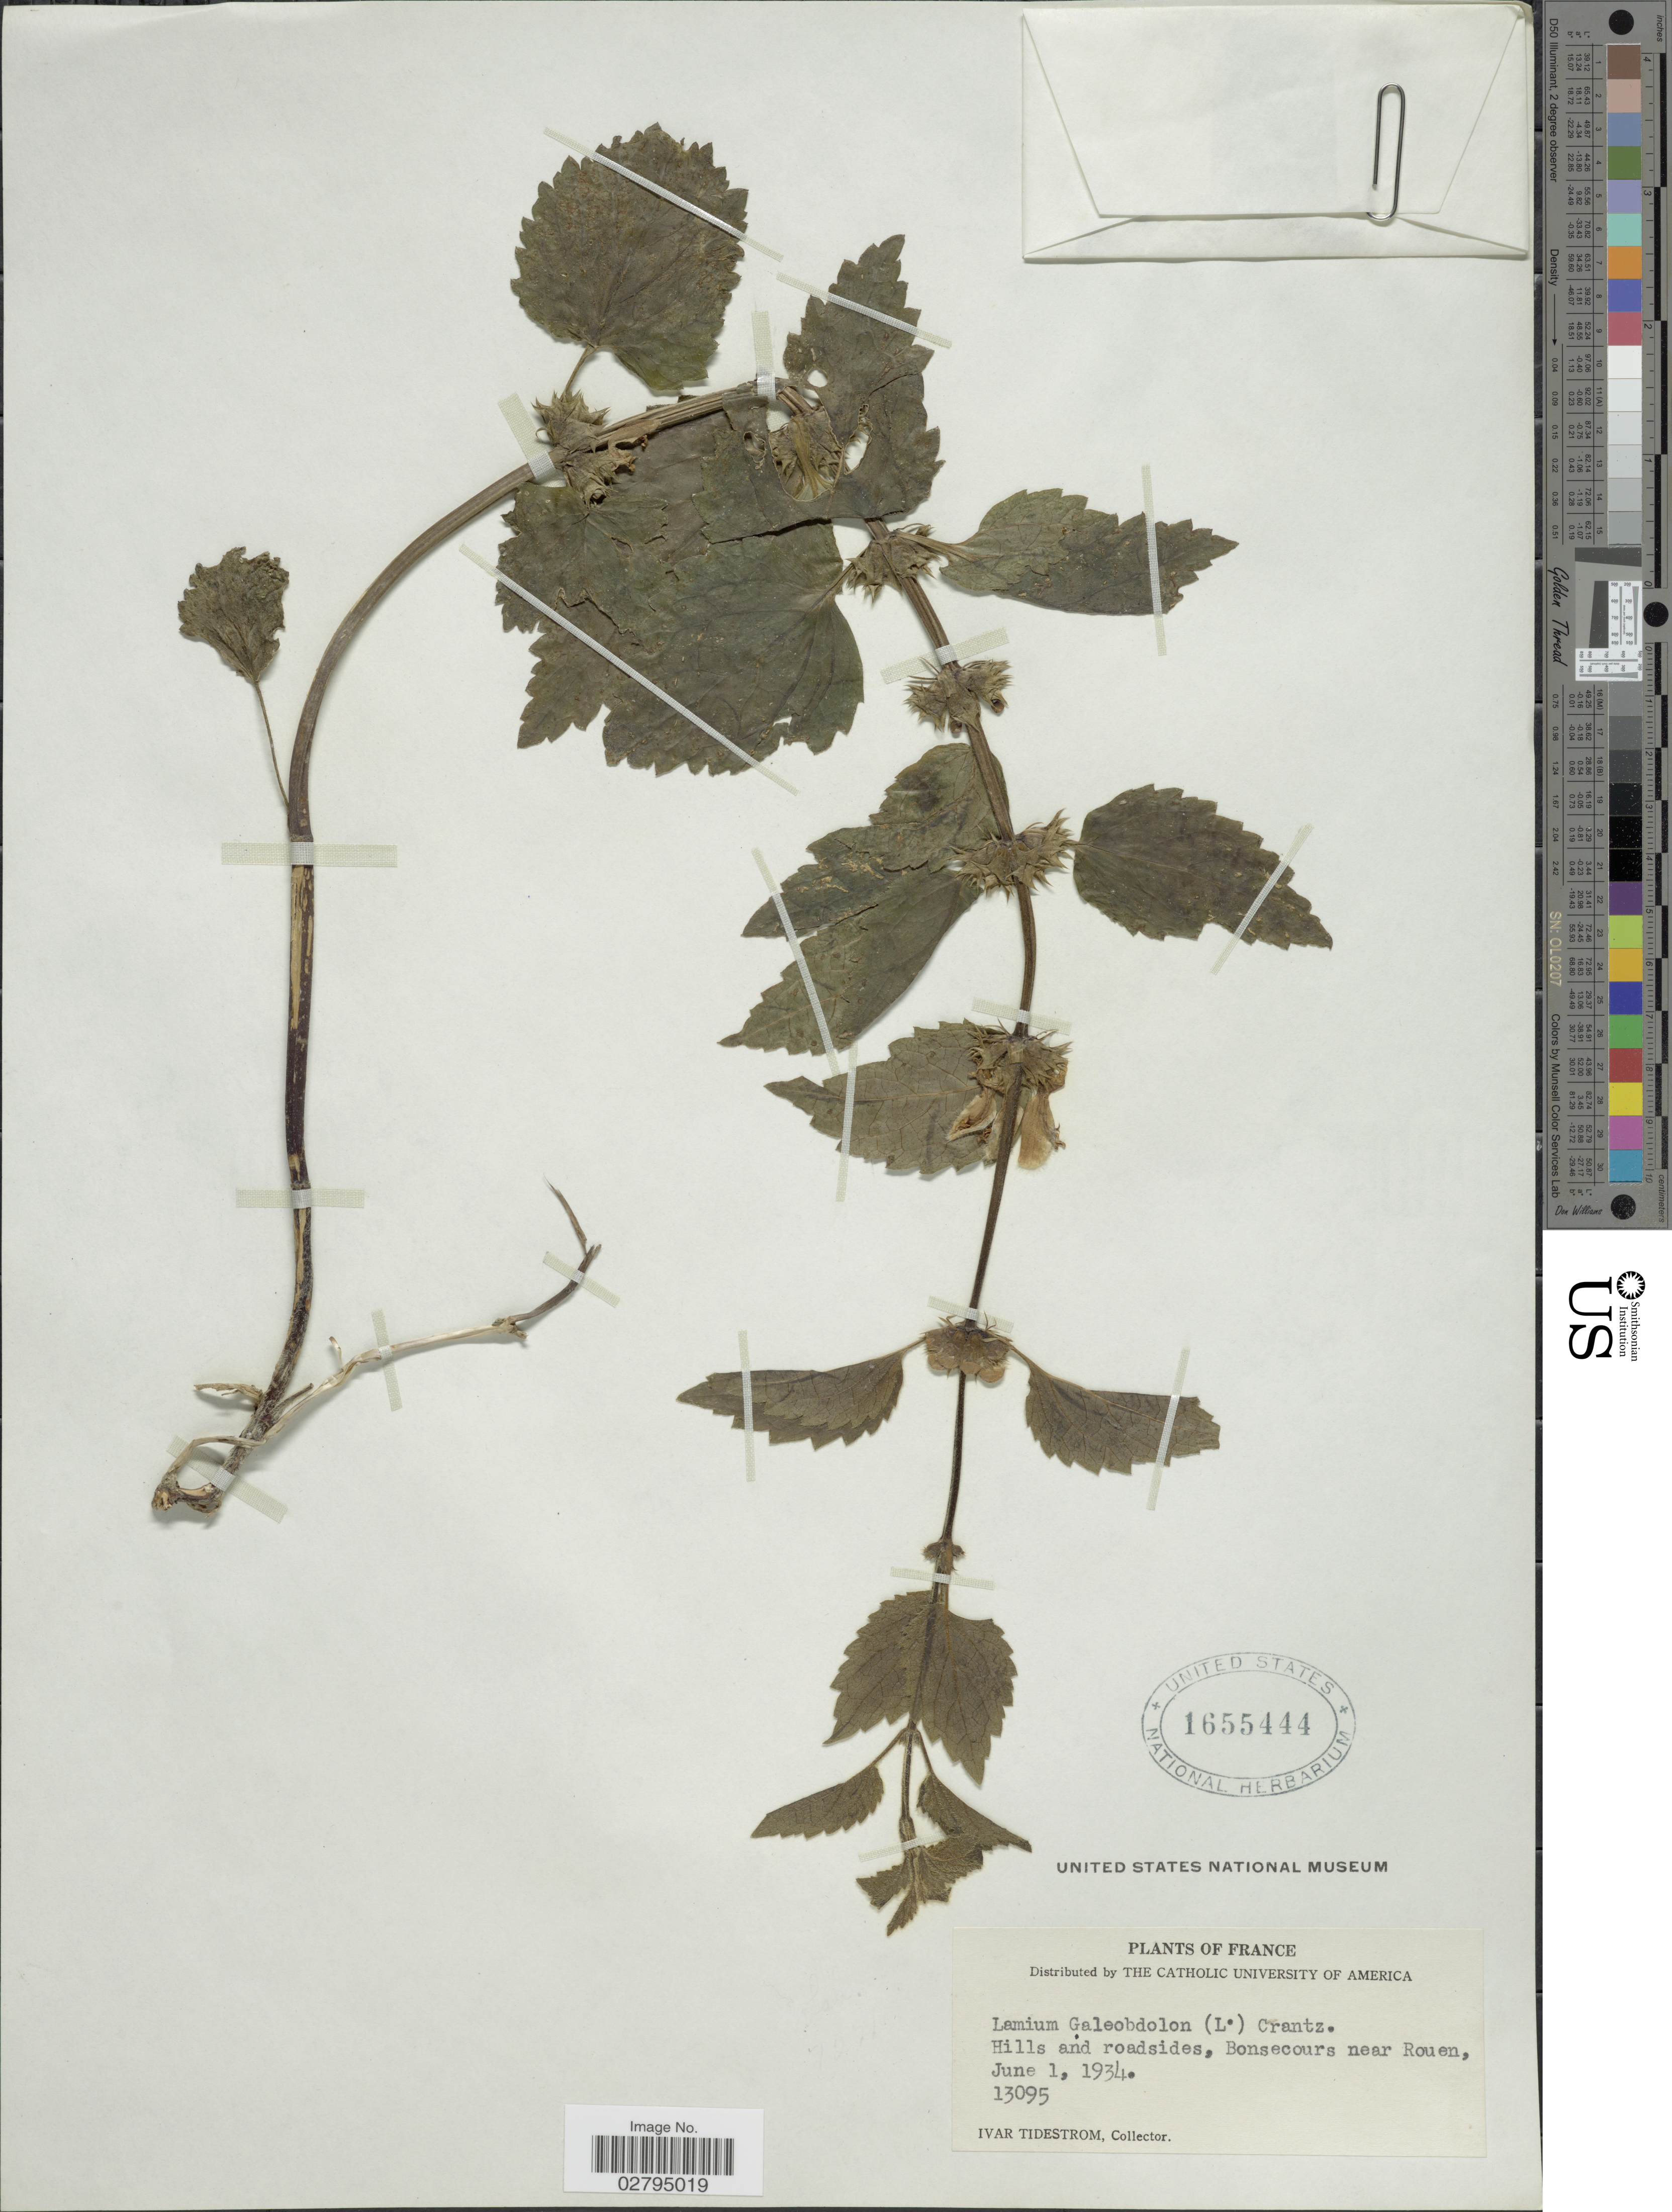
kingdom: Plantae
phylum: Tracheophyta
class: Magnoliopsida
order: Lamiales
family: Lamiaceae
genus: Lamium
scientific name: Lamium galeobdolon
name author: (L.) L.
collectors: I. F. Tidestrom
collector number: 13095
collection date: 1934-06-01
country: France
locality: Hills and roadsides, Bonsecours near Rouen.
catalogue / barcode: US 1655444